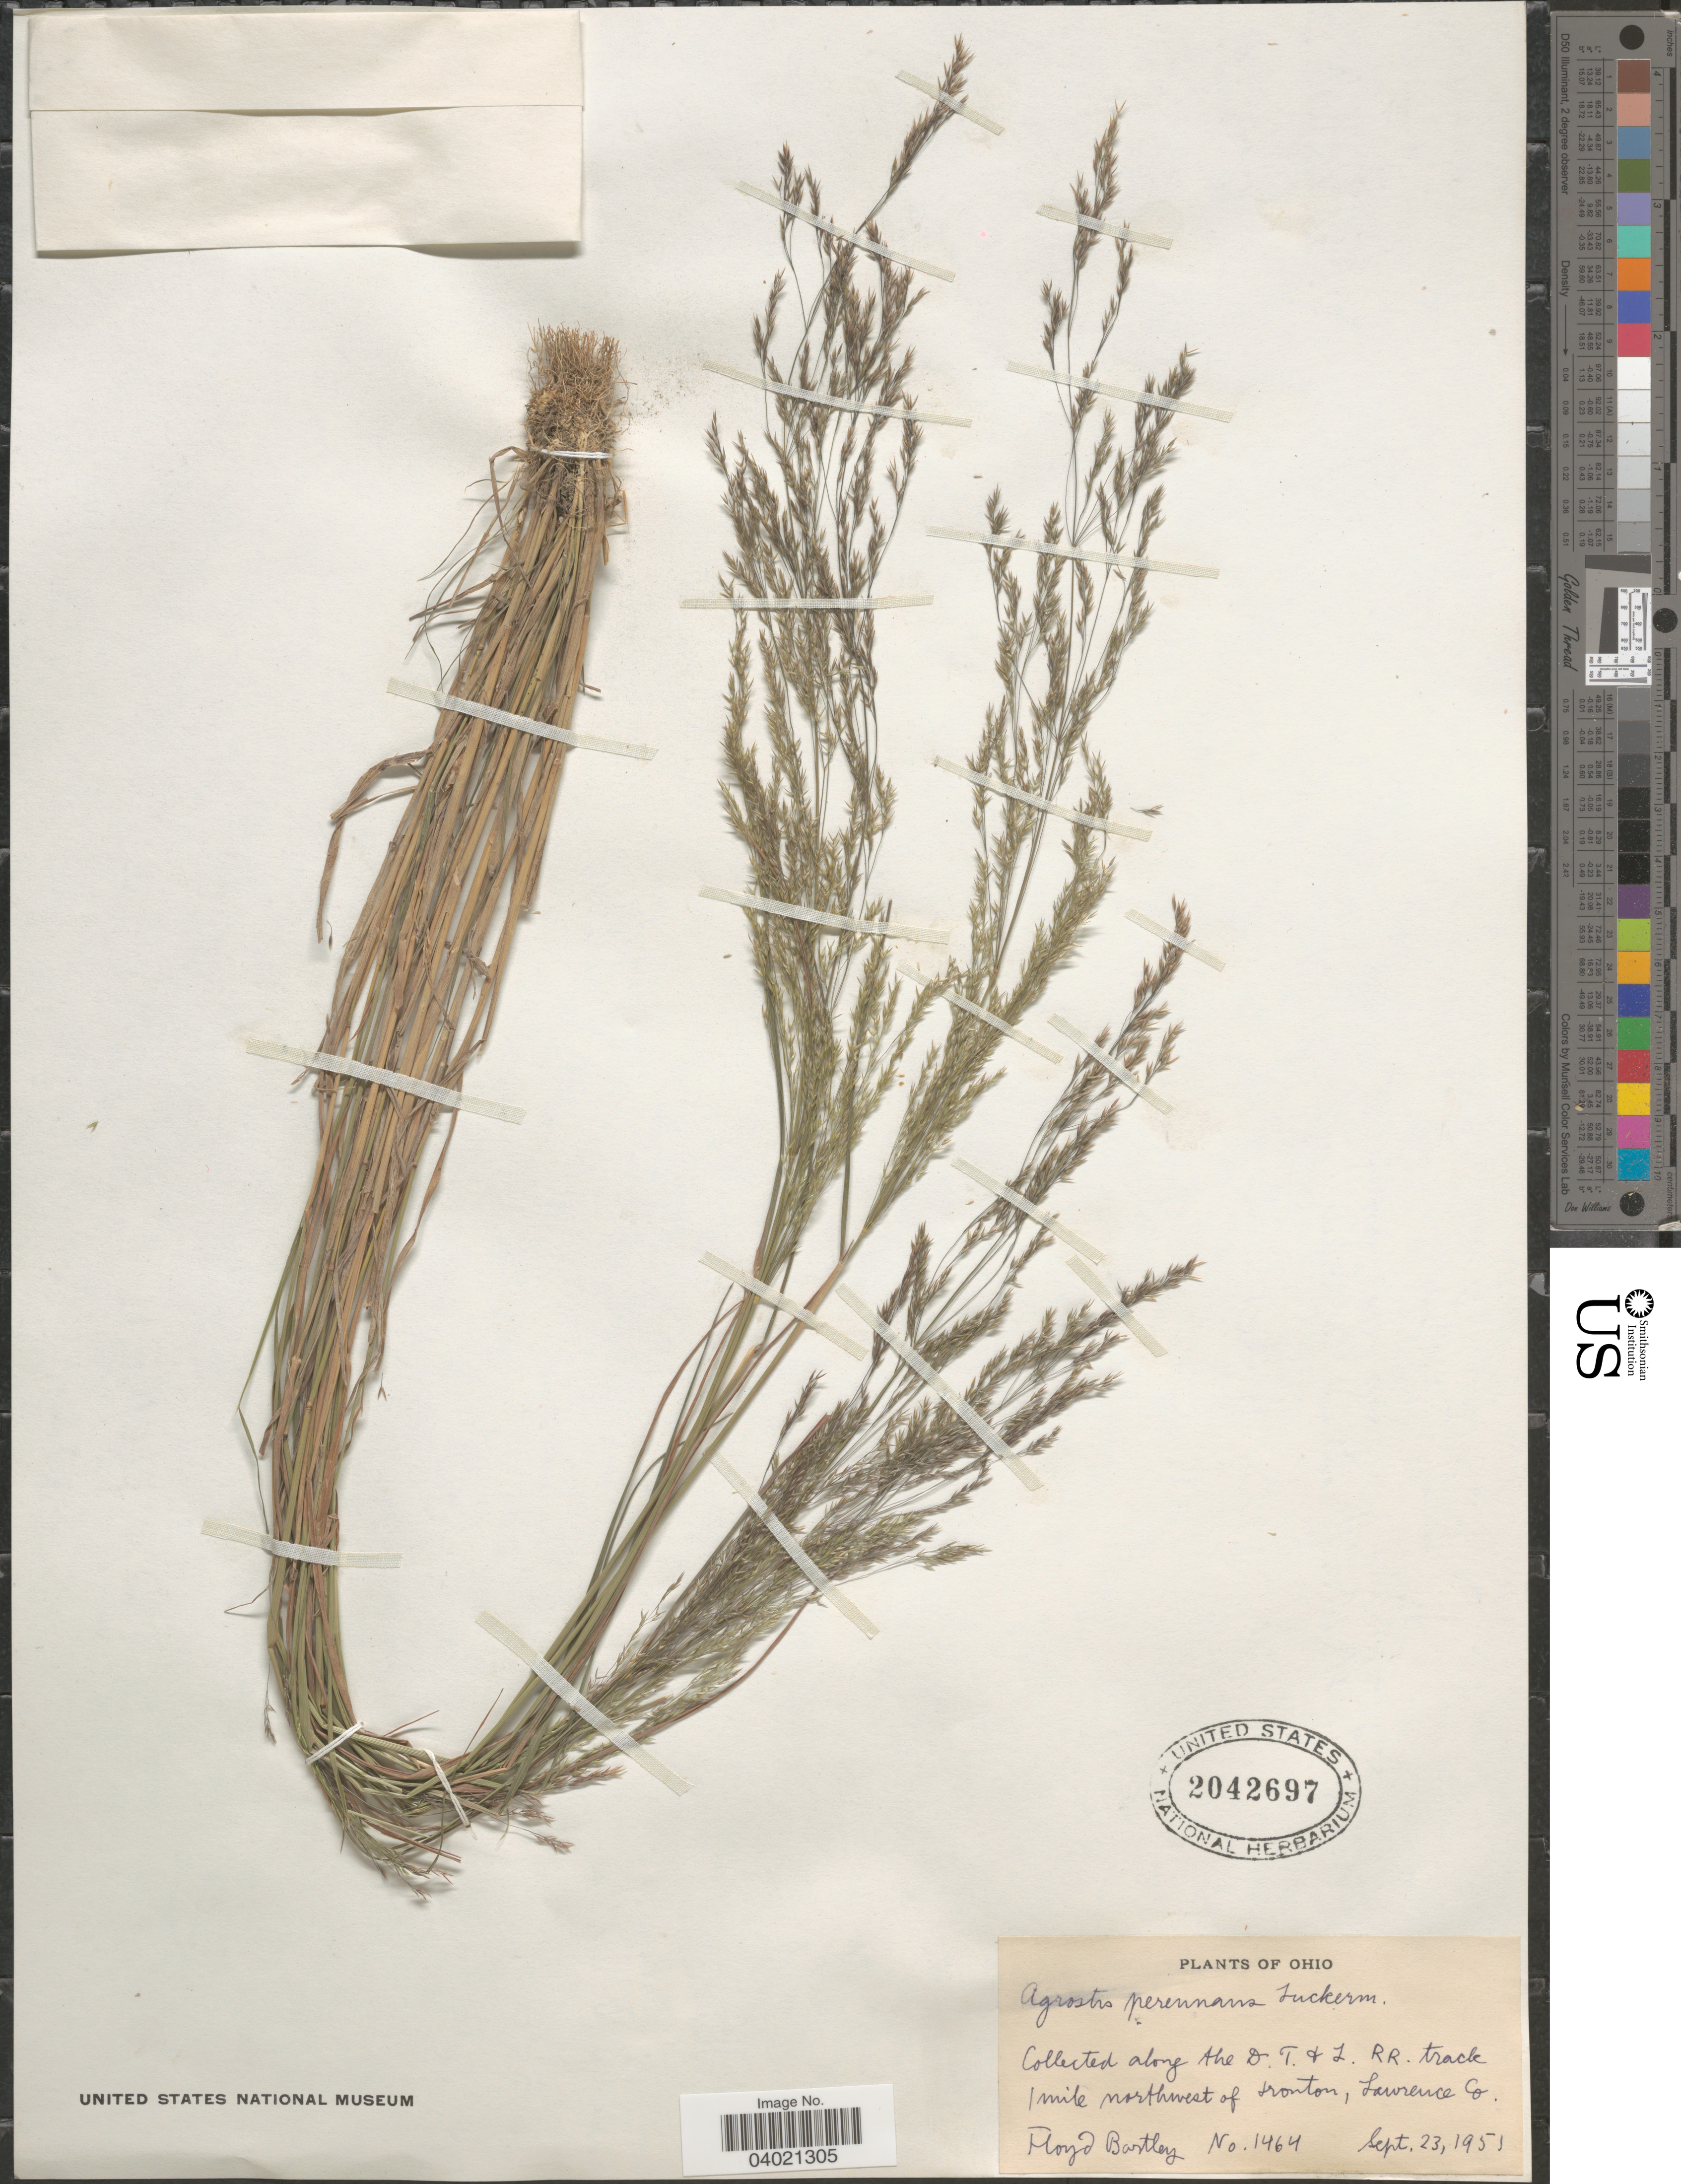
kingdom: Plantae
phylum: Tracheophyta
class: Liliopsida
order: Poales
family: Poaceae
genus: Agrostis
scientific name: Agrostis perennans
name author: (Walter) Tuck.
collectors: F. Bartley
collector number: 1464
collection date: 1951-09-23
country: United States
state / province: Ohio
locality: Along the D. T. + I. RR. track. 1 mile northwest of Ironton, Lawrence Co.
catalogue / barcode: US 2042697